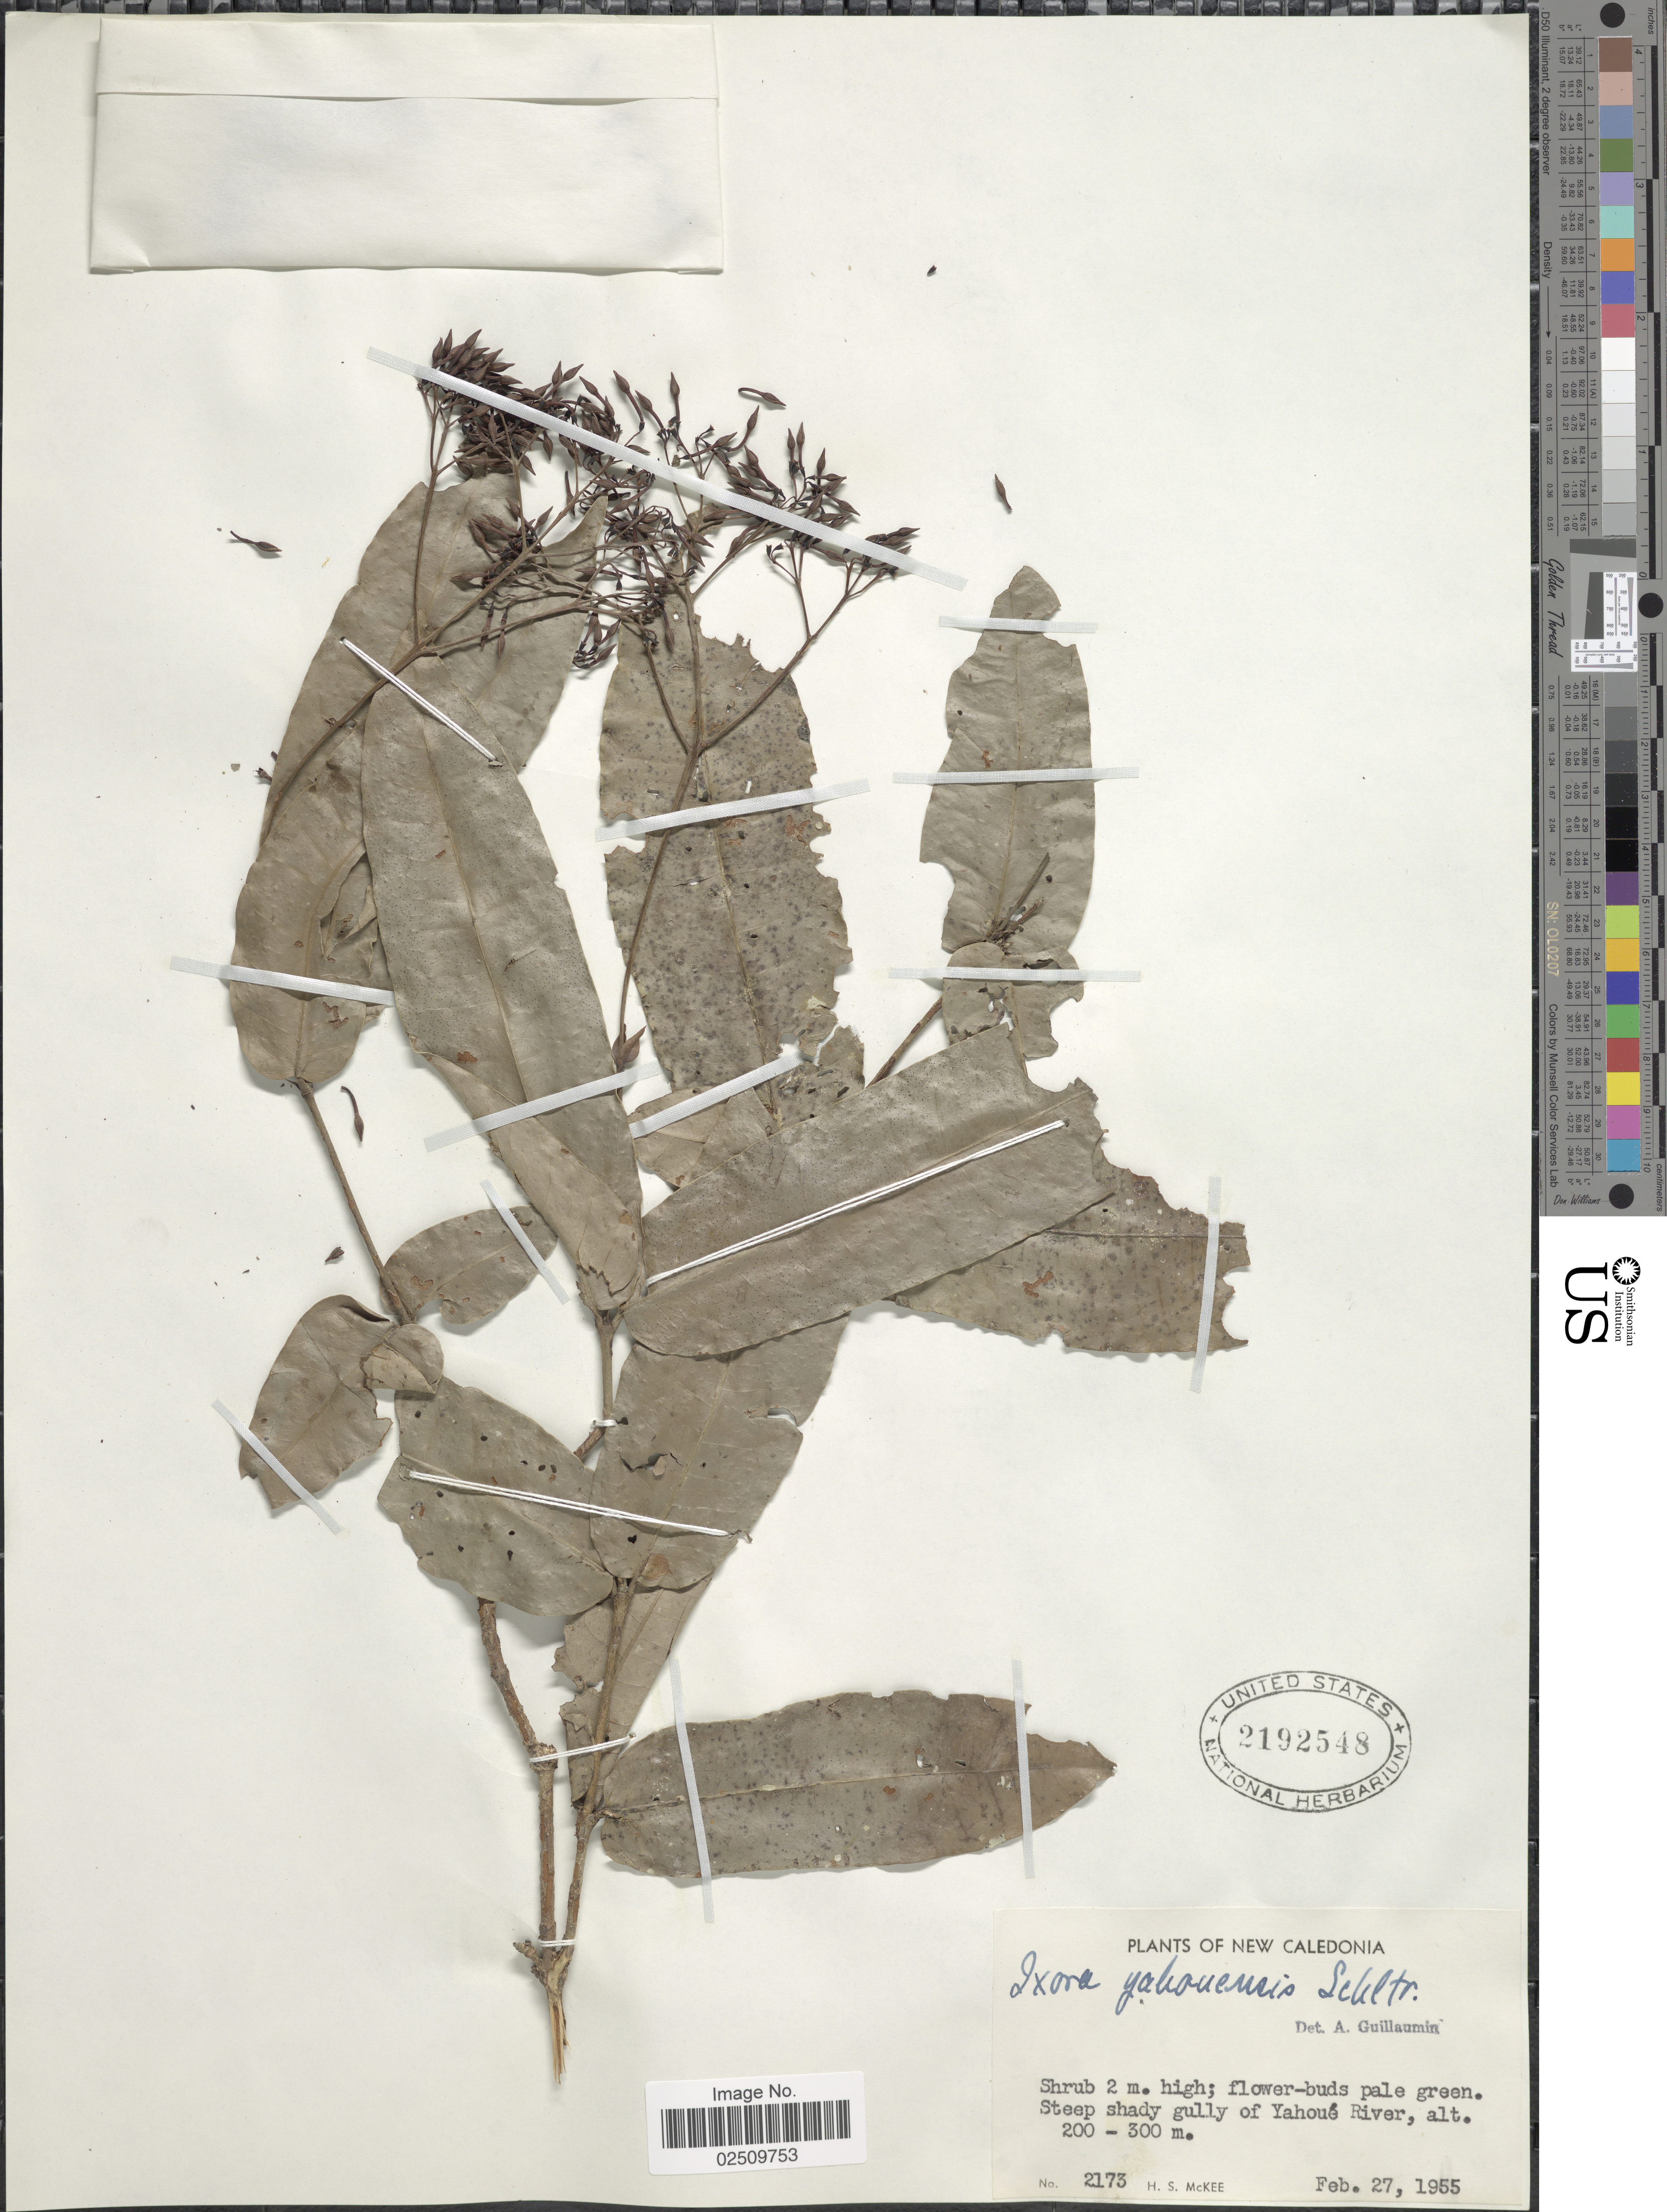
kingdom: Plantae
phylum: Tracheophyta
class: Magnoliopsida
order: Gentianales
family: Rubiaceae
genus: Ixora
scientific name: Ixora yaouhensis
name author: Schltr.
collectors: H. S. McKee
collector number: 2173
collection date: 1955-02-27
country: New Caledonia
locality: Steep shady gully of Yahoué River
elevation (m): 200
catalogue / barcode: US 2192548